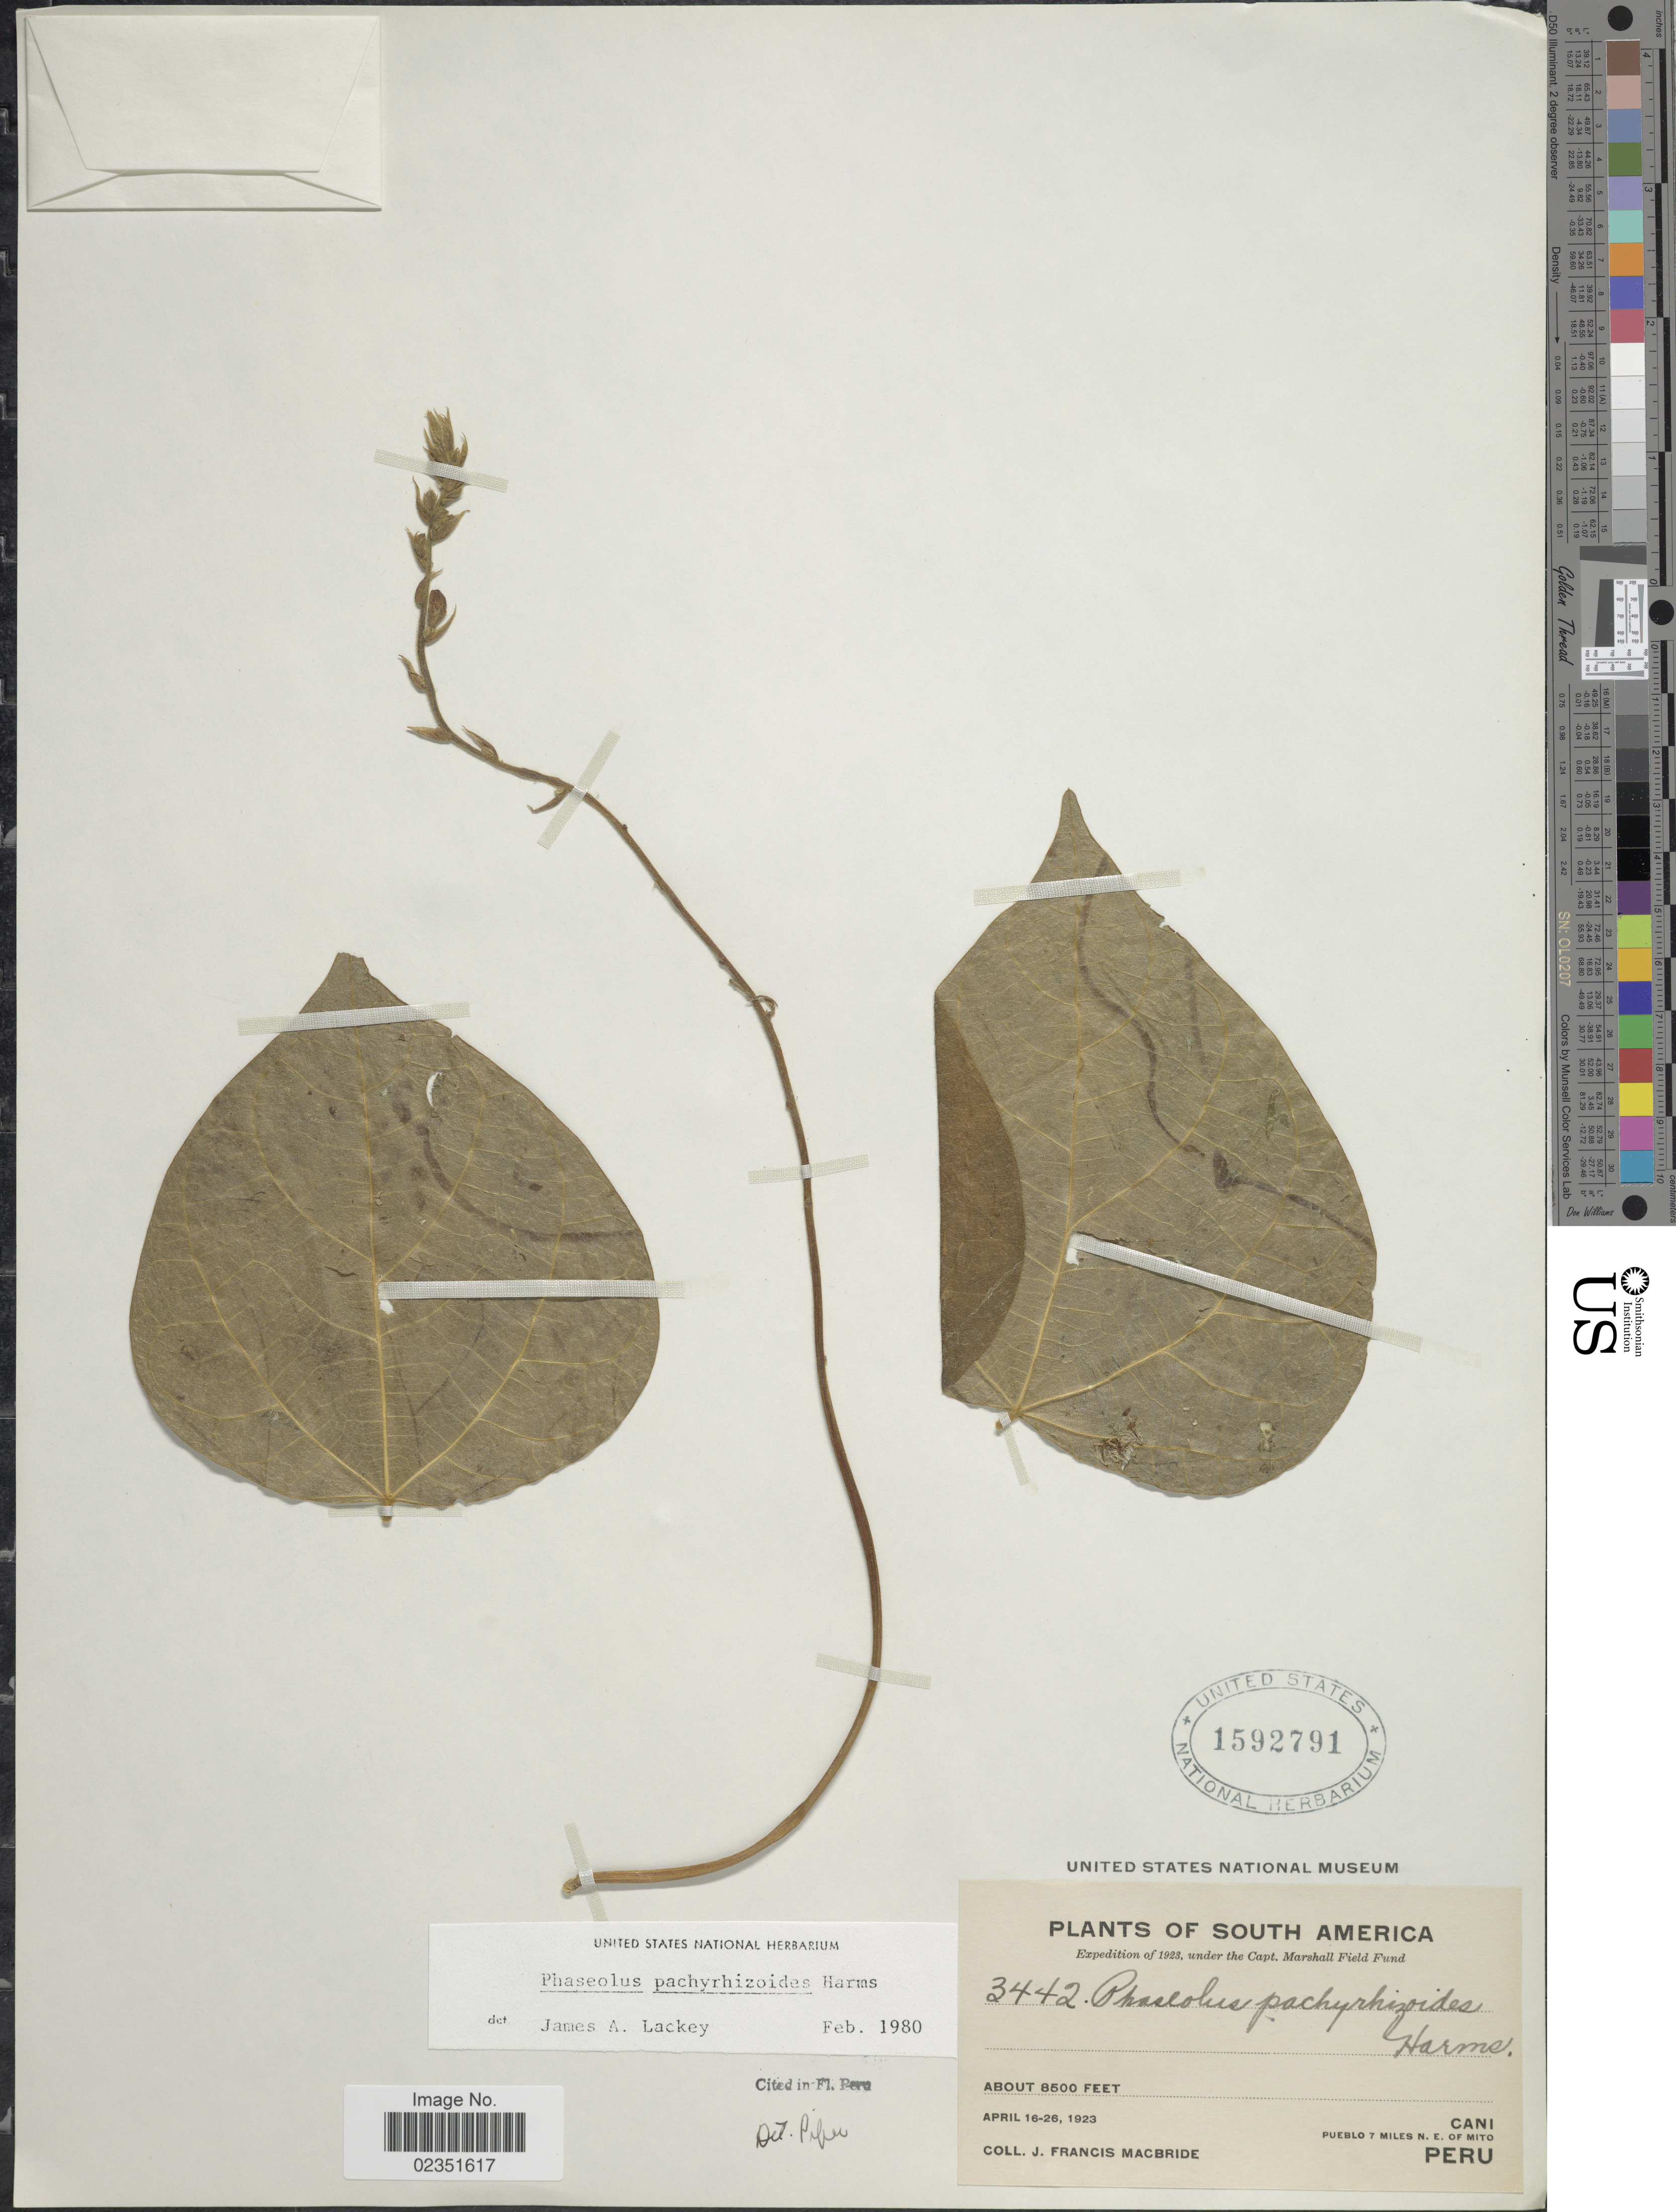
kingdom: Plantae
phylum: Tracheophyta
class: Magnoliopsida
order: Fabales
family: Fabaceae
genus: Phaseolus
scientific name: Phaseolus pachyrrhizoides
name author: Harms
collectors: J. F. Macbride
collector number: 3442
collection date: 1923-04-16/1923-04-26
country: Peru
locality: Cani, Pueblo 7 miles N.E. of Mito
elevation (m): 2591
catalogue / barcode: US 1592791